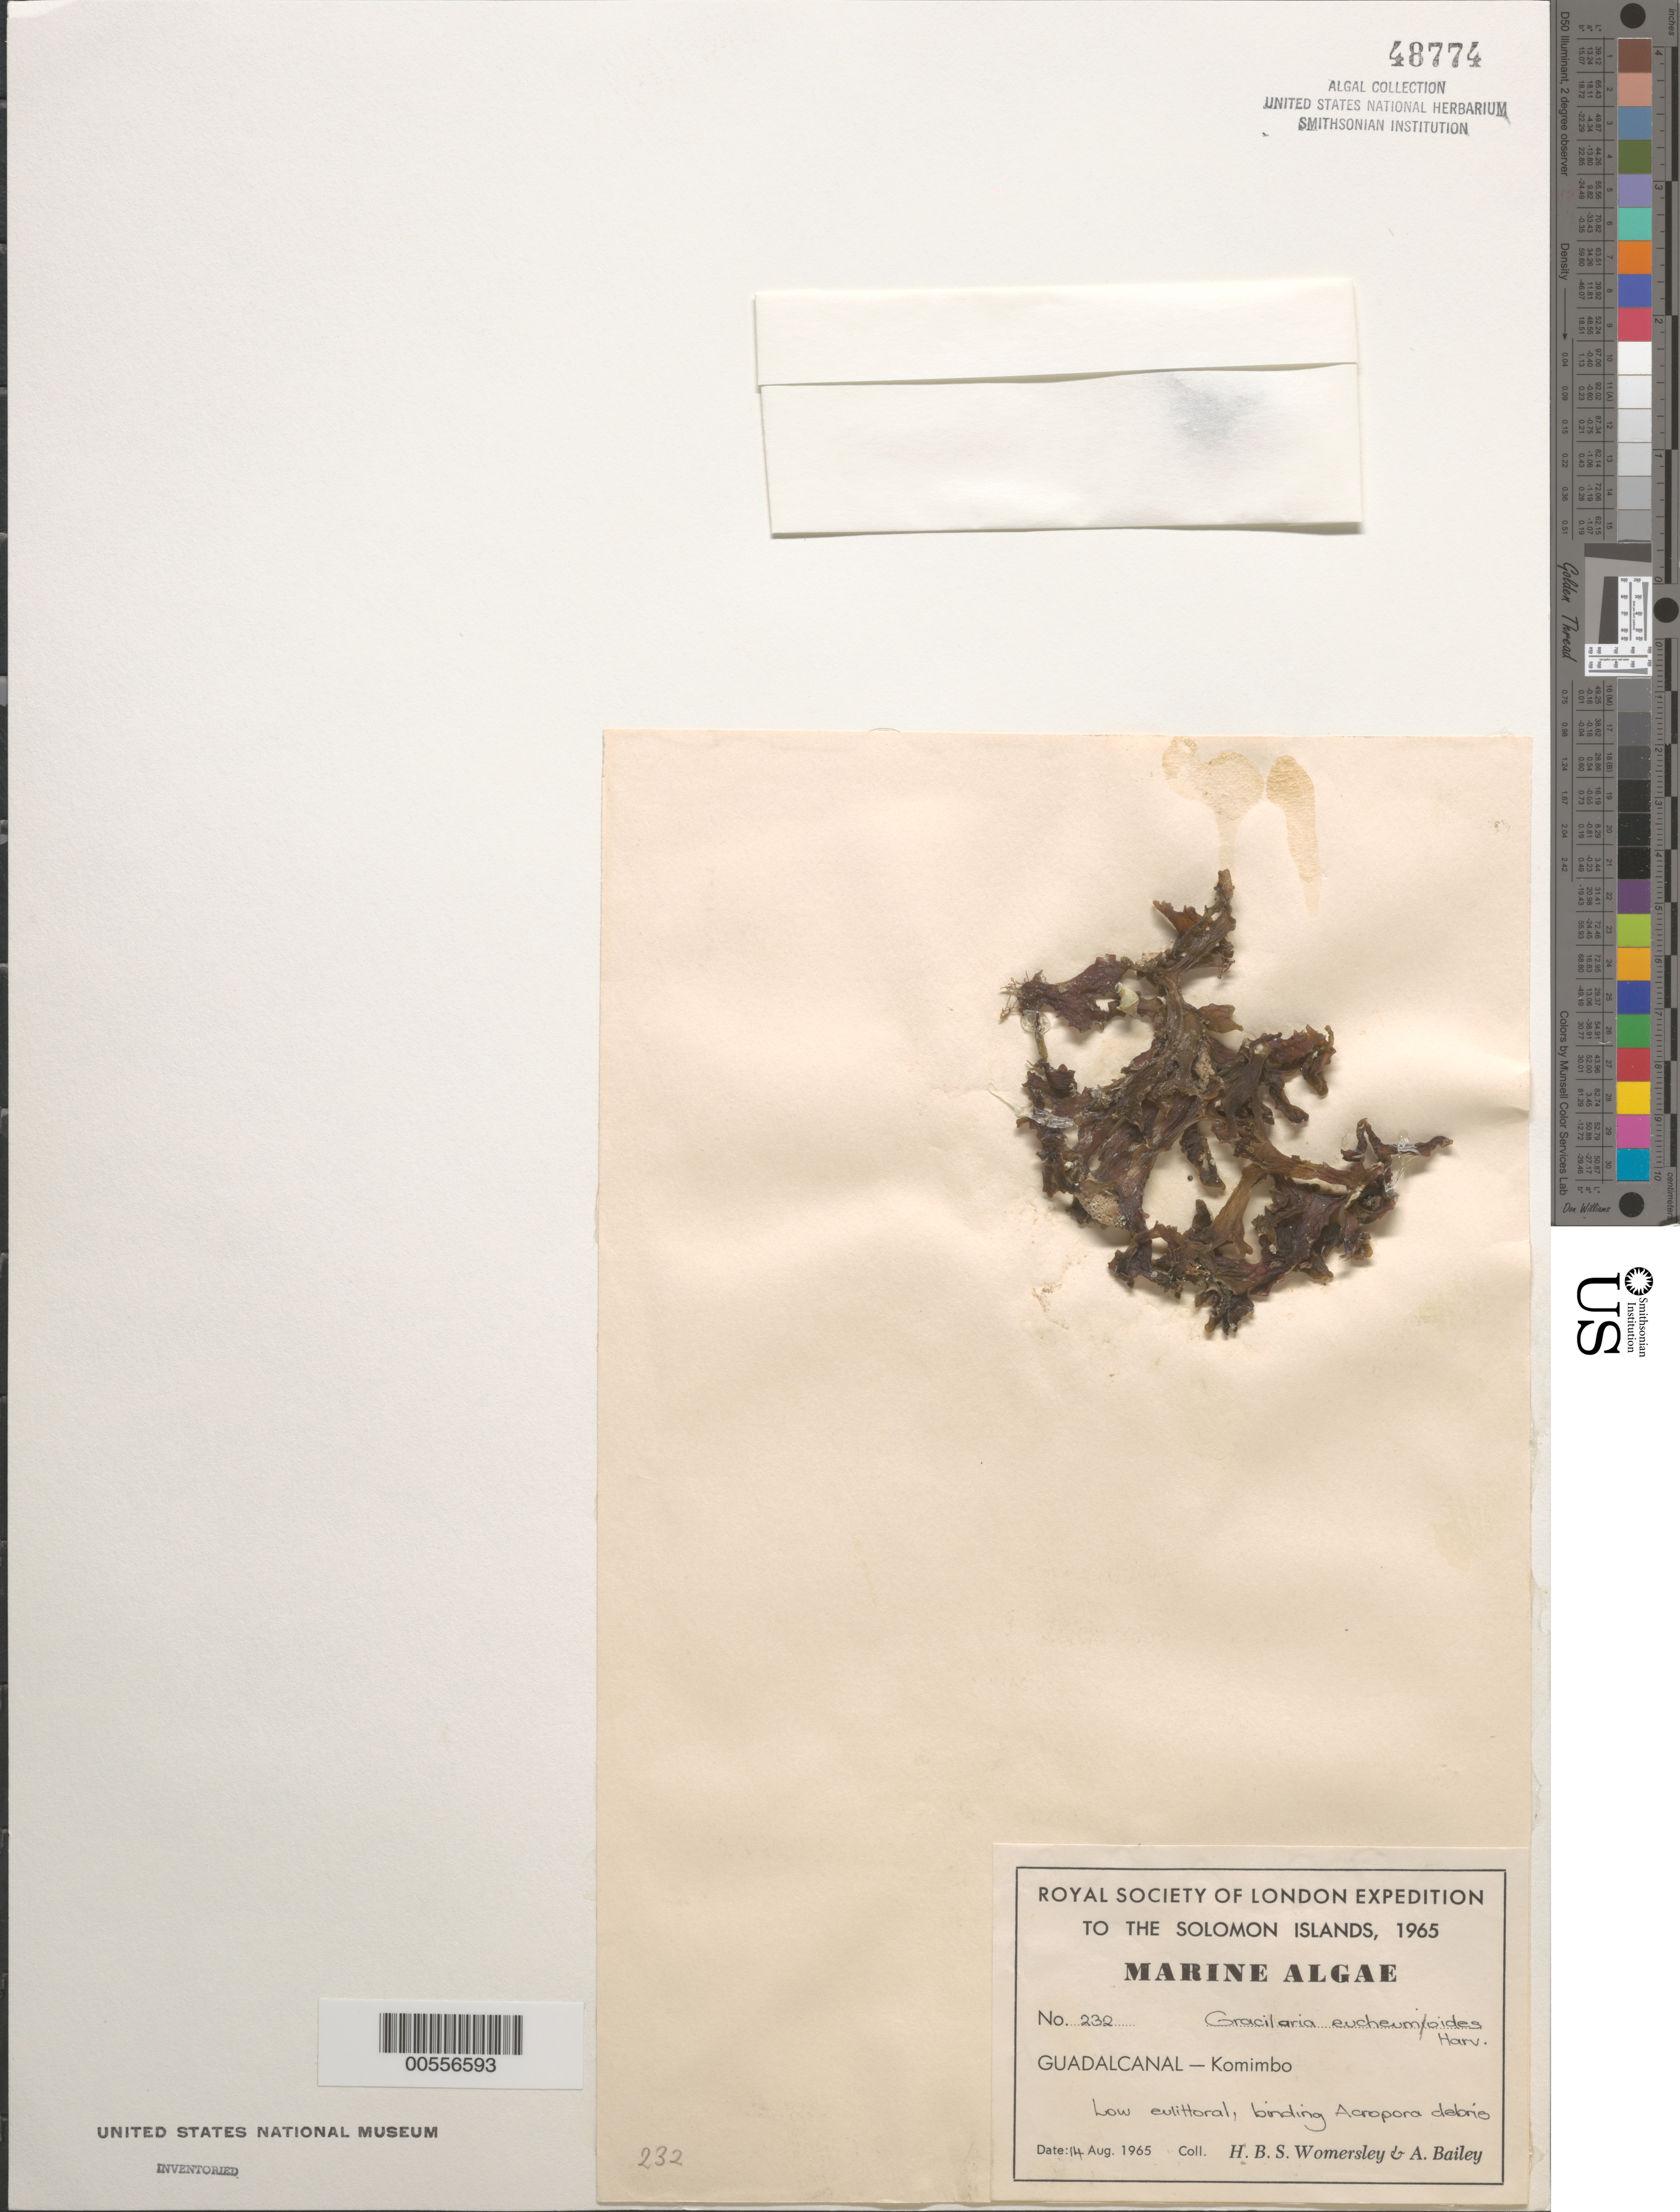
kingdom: Plantae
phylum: Rhodophyta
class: Florideophyceae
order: Gracilariales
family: Gracilariaceae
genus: Gracilaria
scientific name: Gracilaria eucheumioides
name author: Harv.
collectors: H. B. S. Womersley & A. Bailey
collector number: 232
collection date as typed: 14 Aug 1965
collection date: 1965-08-14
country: Solomon Islands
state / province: Guadalcanal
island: Guadalcanal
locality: Komimbo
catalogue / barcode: US 48774